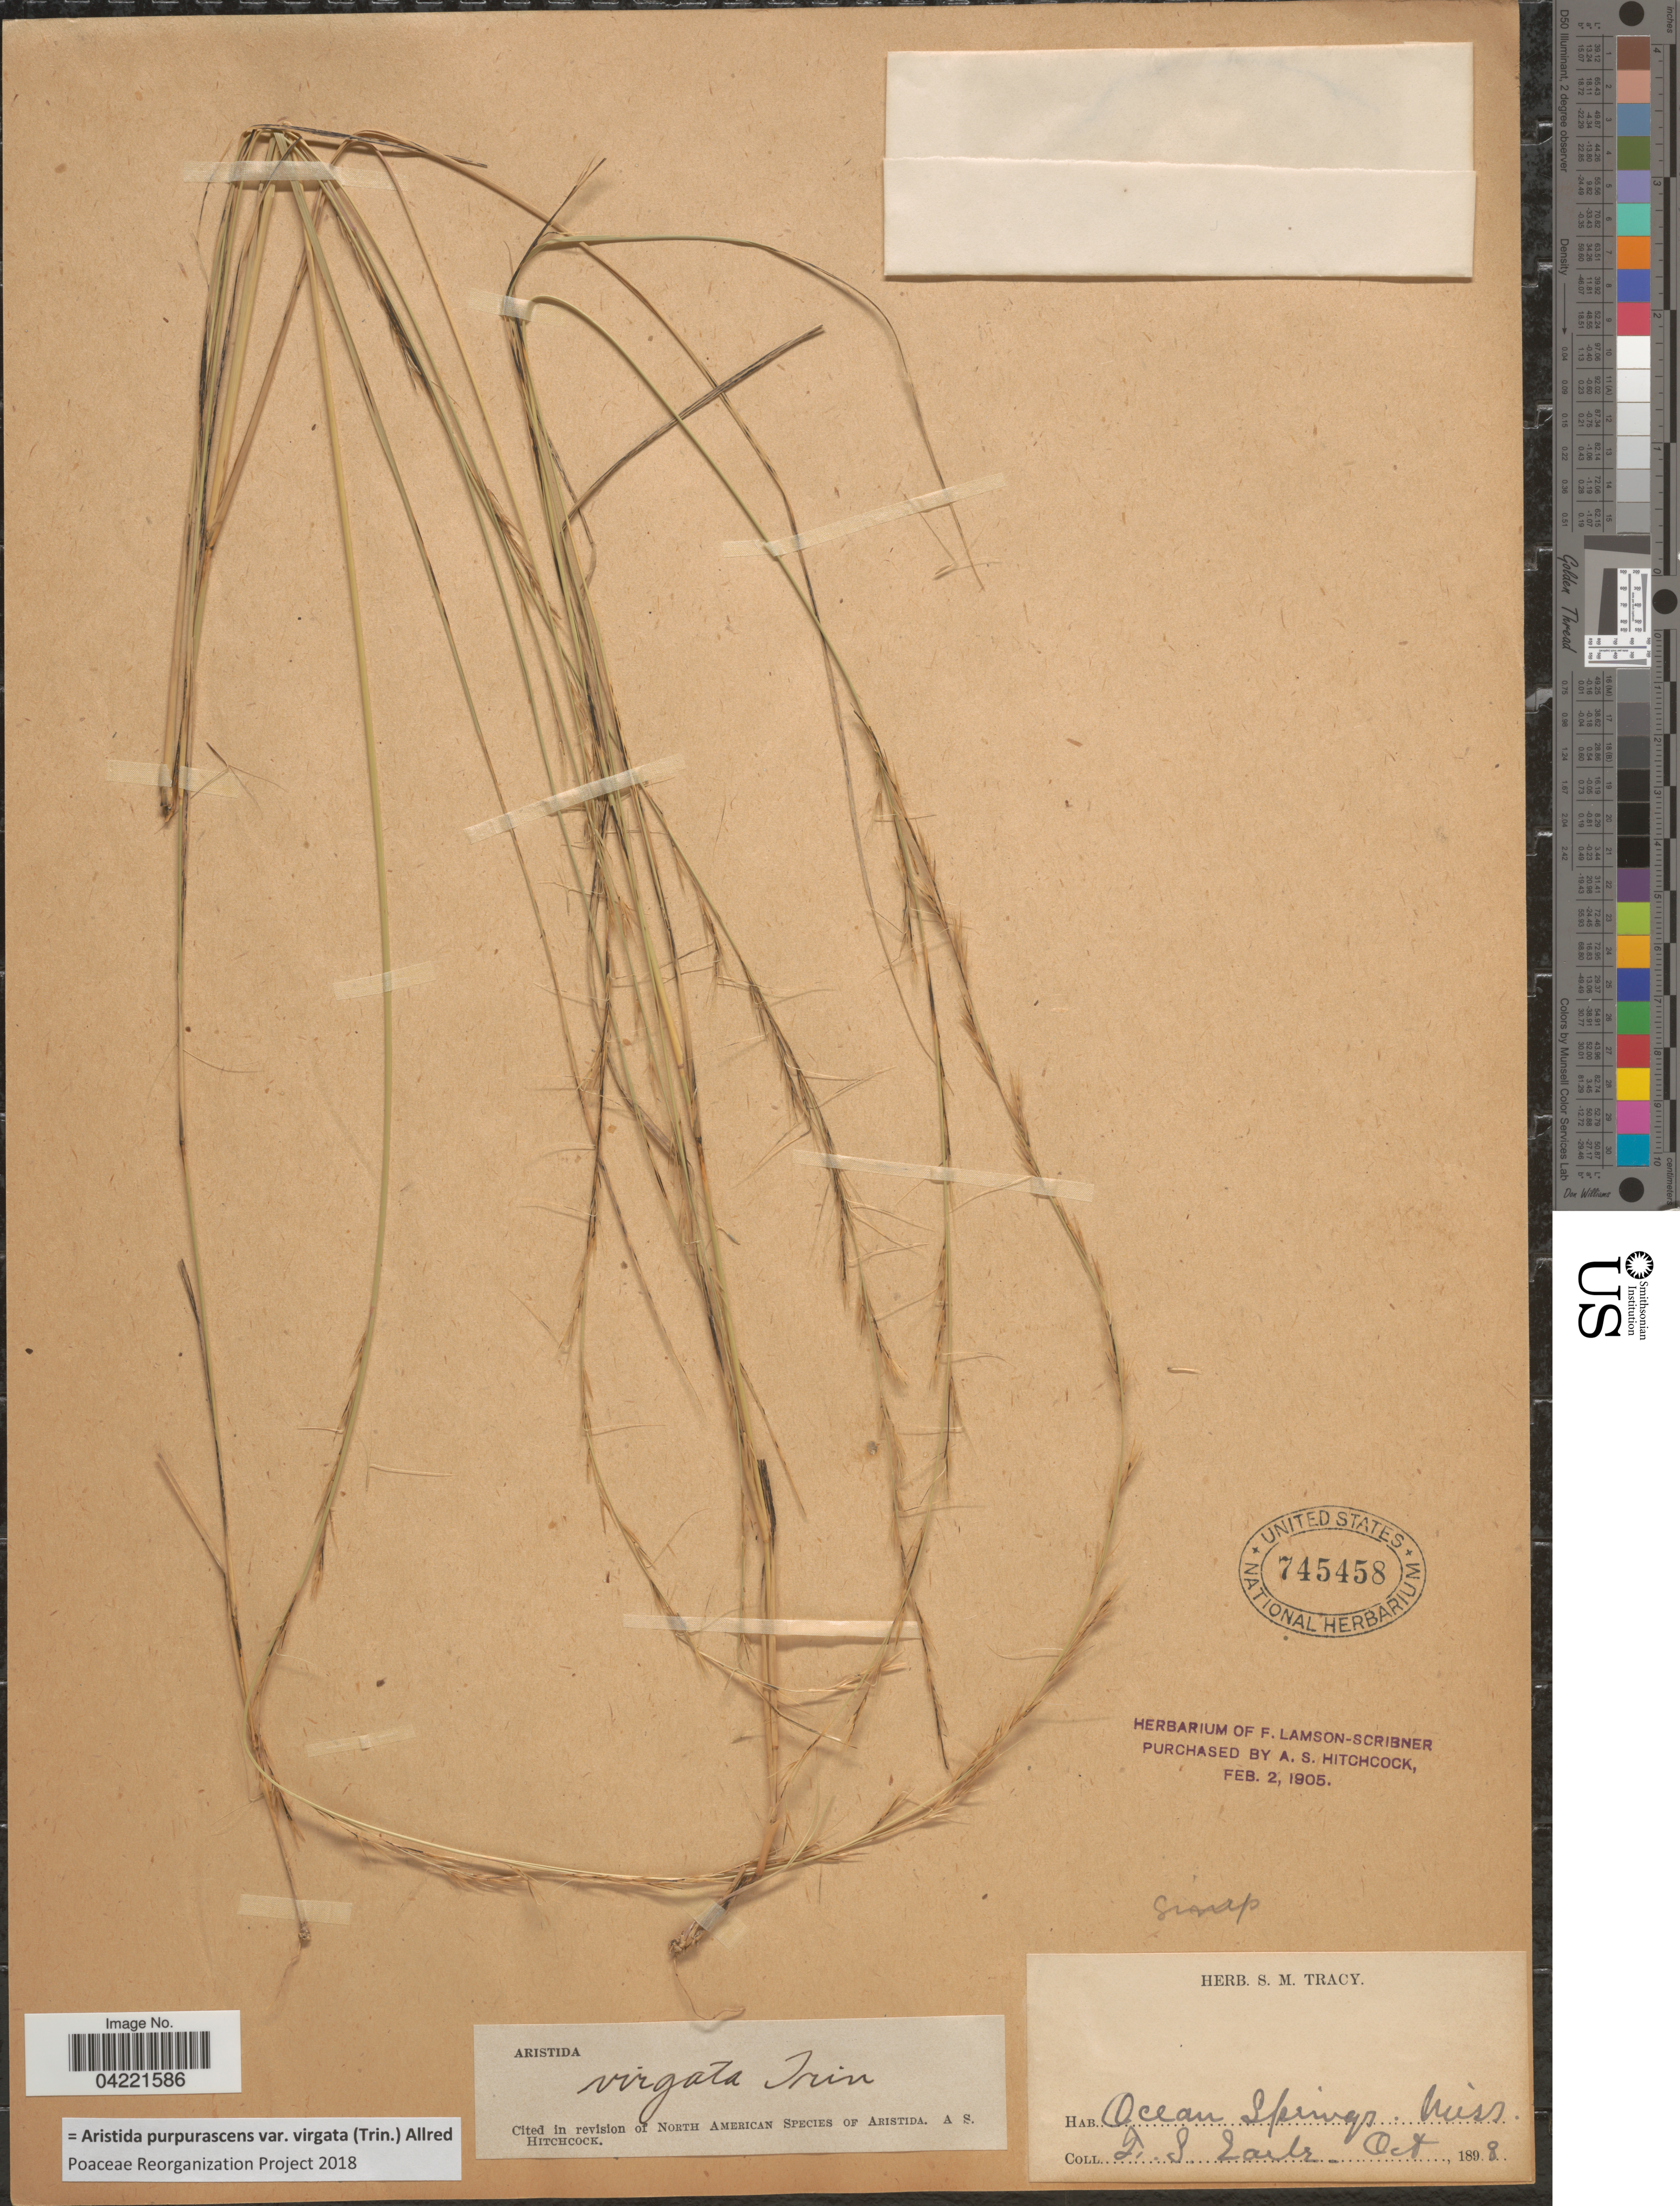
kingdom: Plantae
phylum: Tracheophyta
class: Liliopsida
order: Poales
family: Poaceae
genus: Aristida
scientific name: Aristida purpurascens var. virgata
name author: (Trin.) Allred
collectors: F. S. Earle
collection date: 1898-10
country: United States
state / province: Mississippi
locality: Ocean Springs.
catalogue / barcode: US 745458